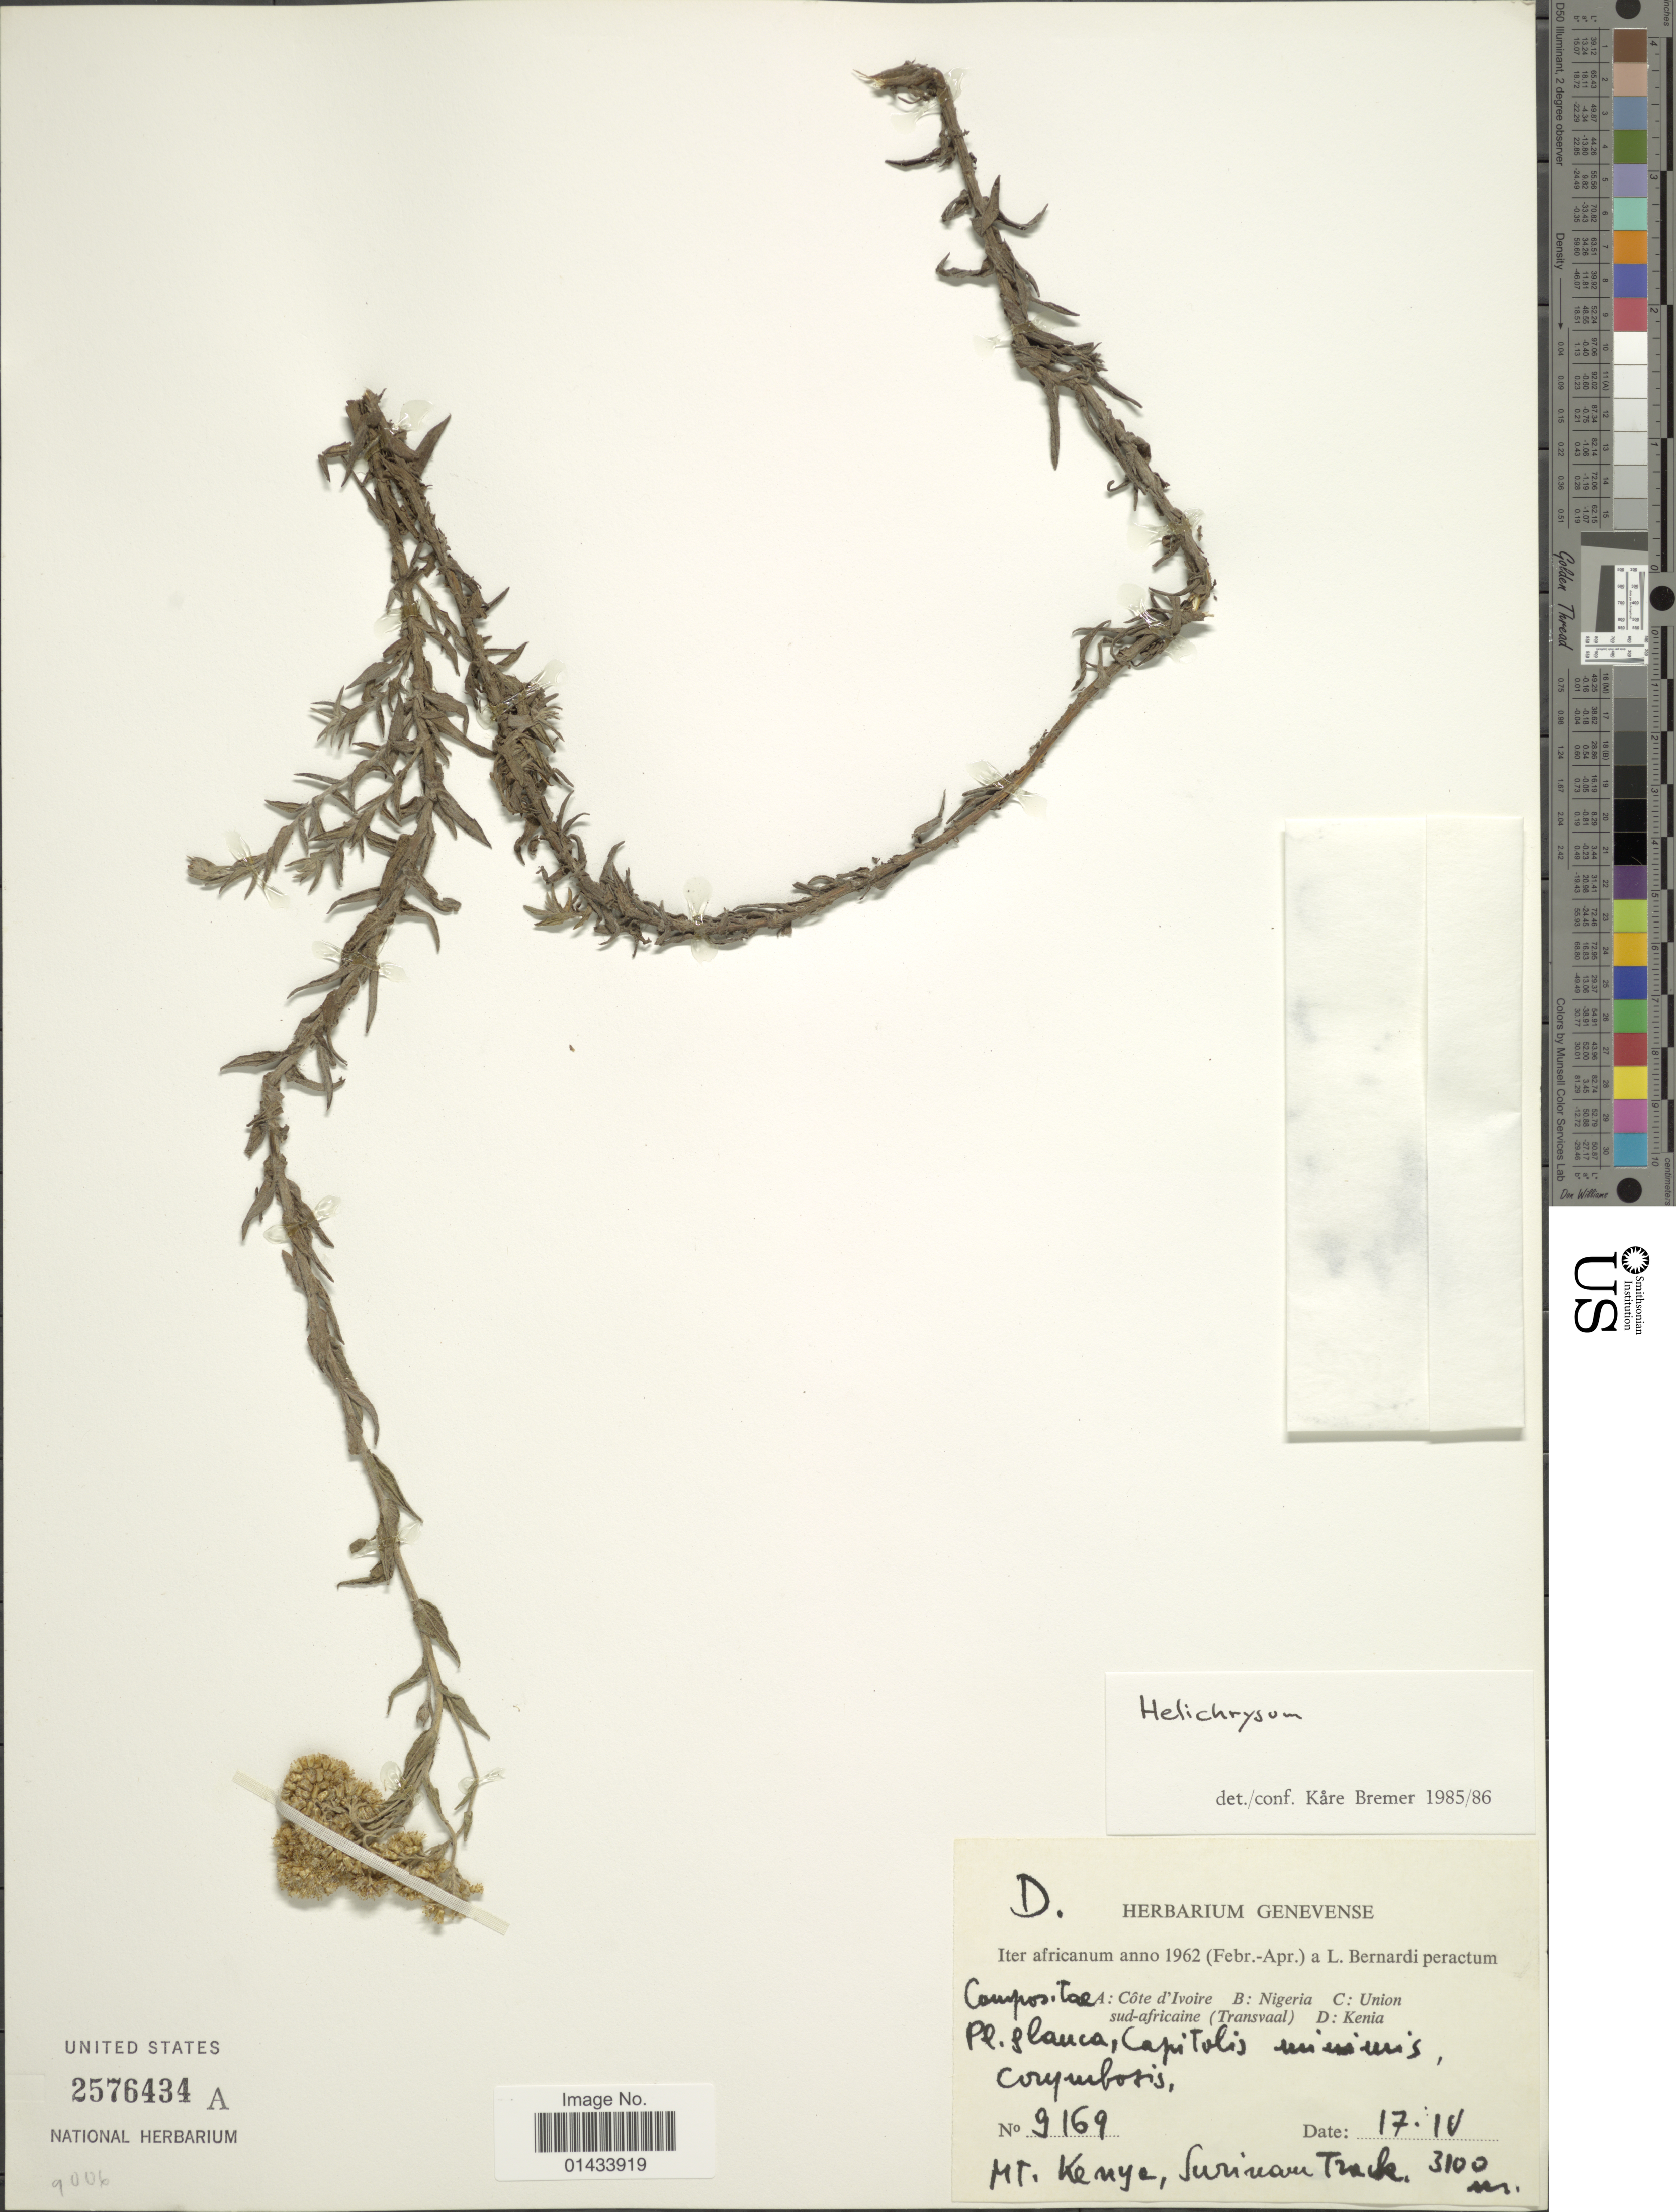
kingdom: Plantae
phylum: Tracheophyta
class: Magnoliopsida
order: Asterales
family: Asteraceae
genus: Helichrysum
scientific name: Helichrysum sp.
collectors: L. Bernardi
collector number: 9169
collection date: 1962-04-17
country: Kenya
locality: Mt. Kenya, Suriman Track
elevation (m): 3100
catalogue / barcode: US 2576434A